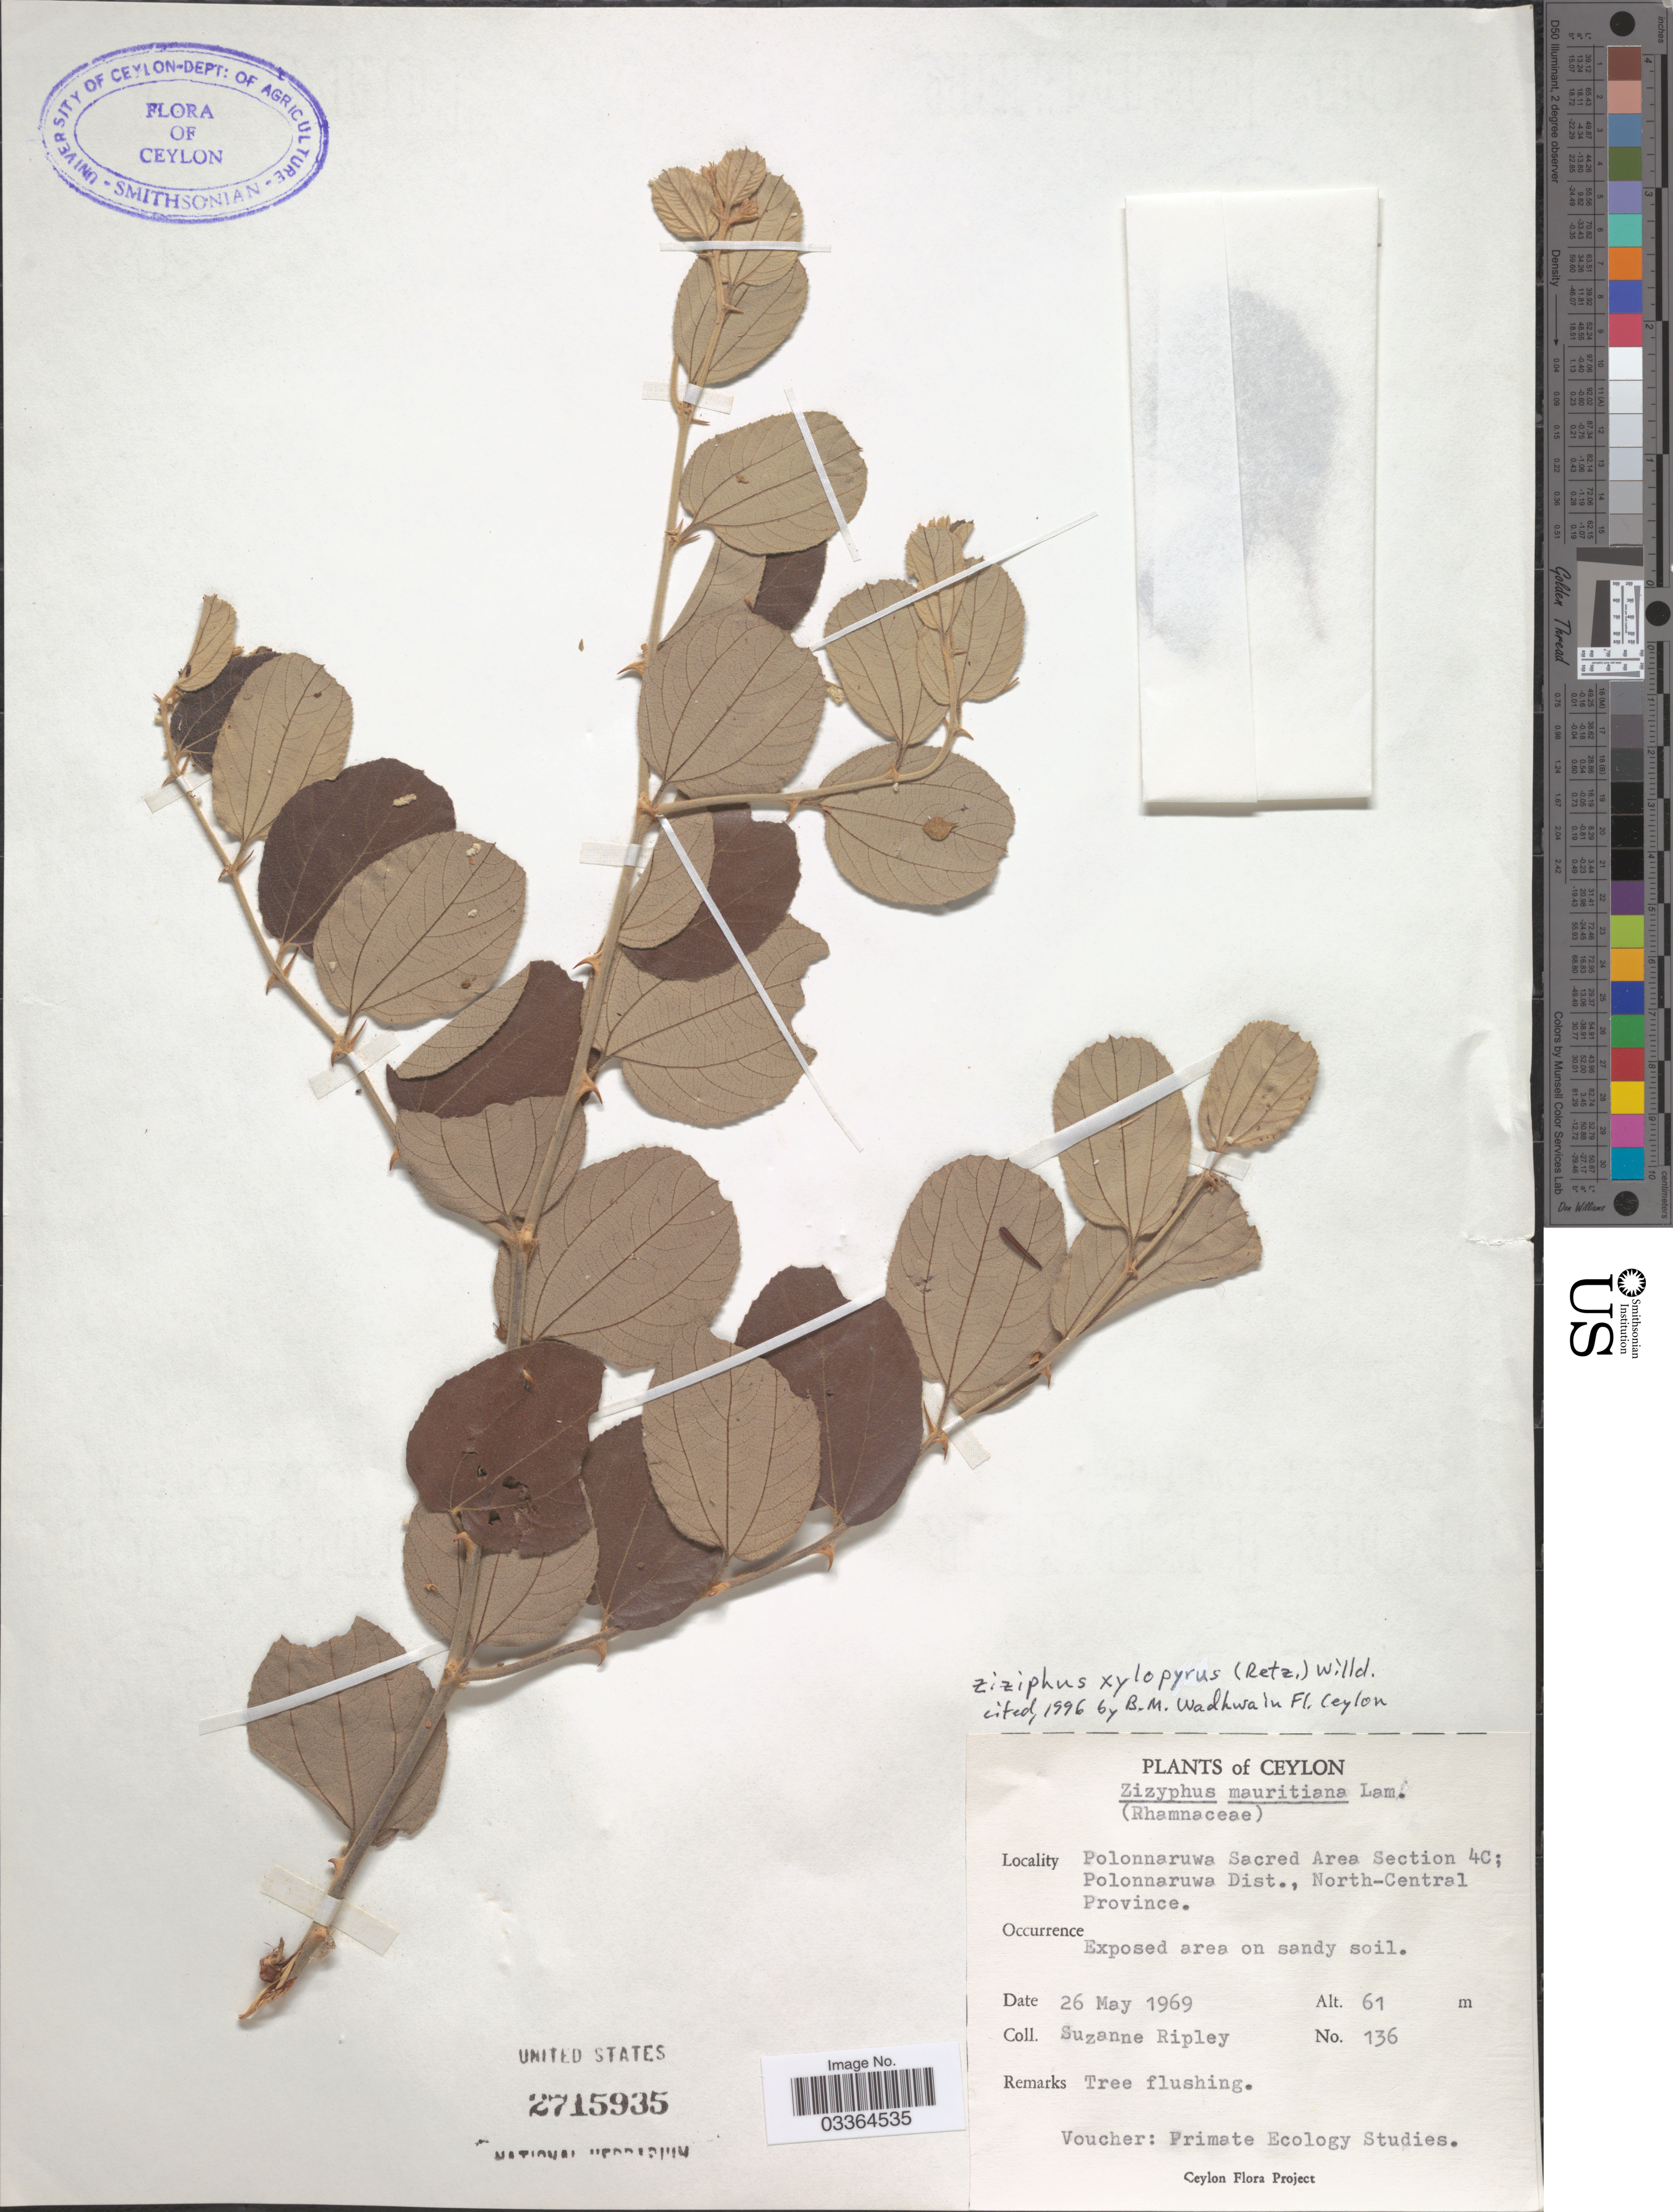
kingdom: Plantae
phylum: Tracheophyta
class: Magnoliopsida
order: Rosales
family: Rhamnaceae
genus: Ziziphus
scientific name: Ziziphus xylopyrus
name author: (Retz.) Willd.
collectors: S. Ripley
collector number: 136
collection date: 1969-05-26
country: Sri Lanka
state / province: North Central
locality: Ceylon. Polonnaruwa Sacred Area Section 4C; Polonnaruwa Dist.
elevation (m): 61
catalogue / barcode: US 2715935